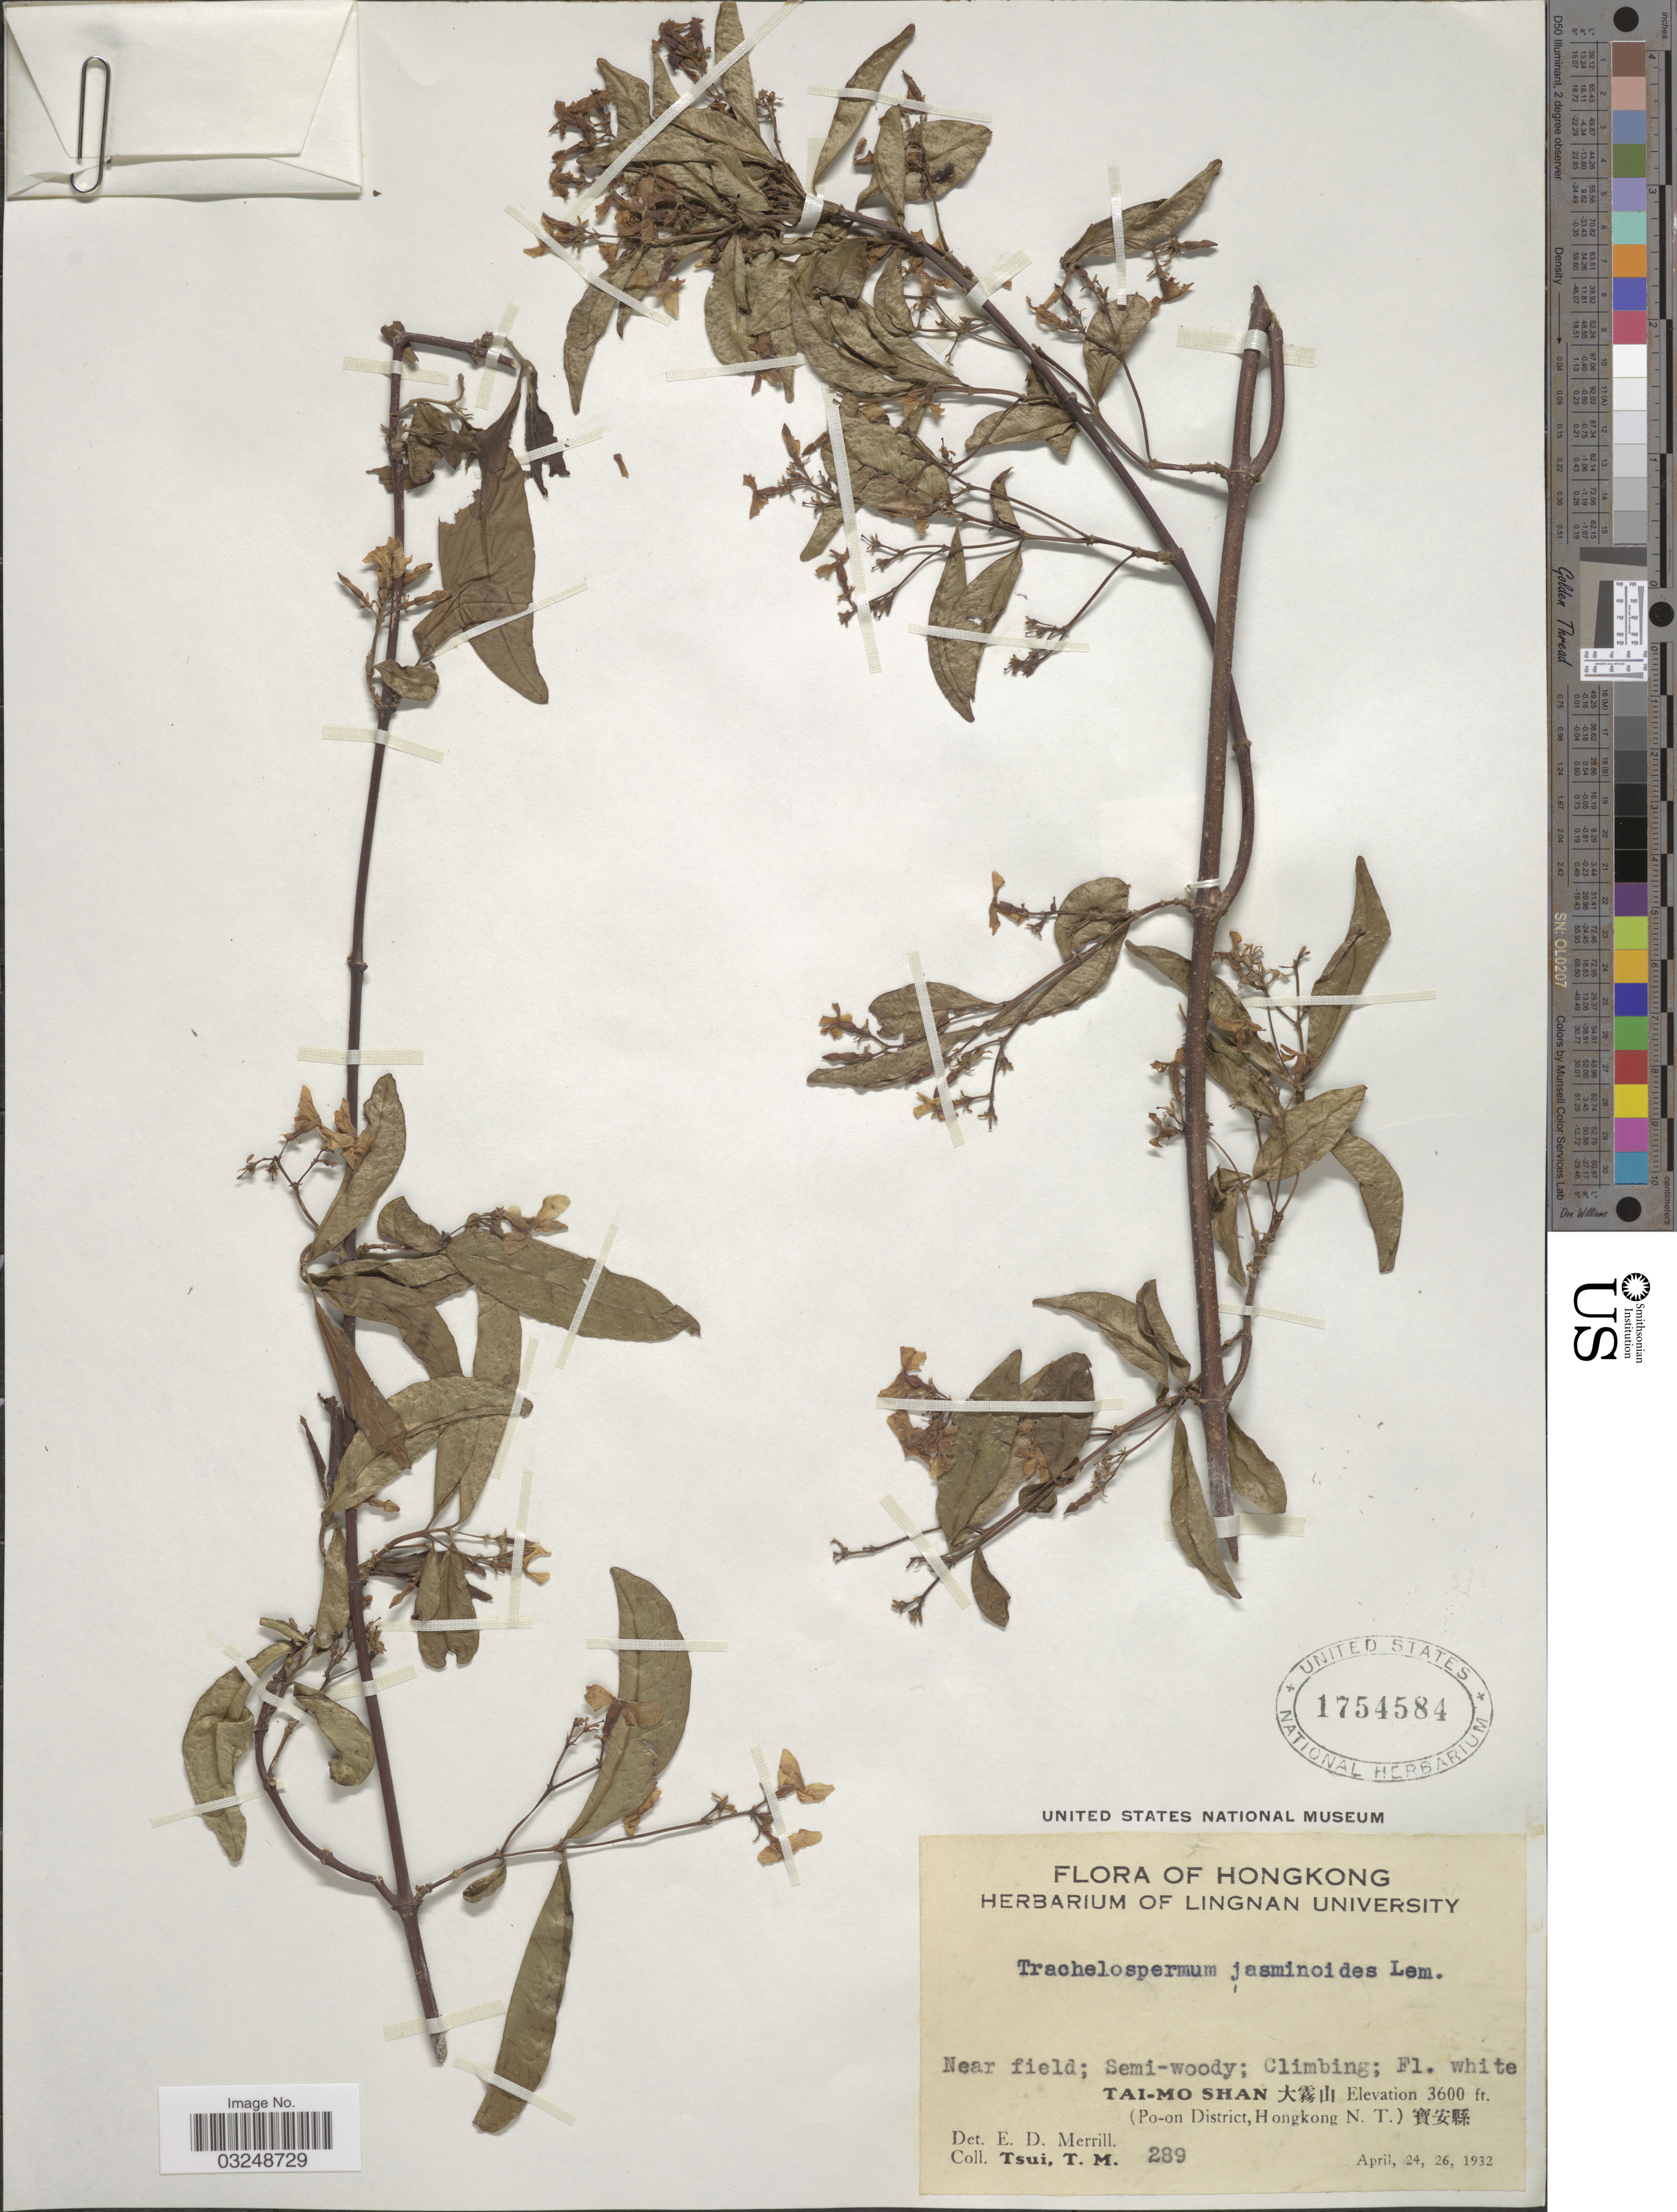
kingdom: Plantae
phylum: Tracheophyta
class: Magnoliopsida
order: Gentianales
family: Apocynaceae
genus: Trachelospermum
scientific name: Trachelospermum jasminoides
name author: (Lindl.) Lem.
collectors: T. Tsui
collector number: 289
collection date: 1932-04-24/1932-04-26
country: China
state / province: Hong Kong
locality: Near field, Tai-Mo Shan X, (Po-on District, Hong Kong N.T.) X.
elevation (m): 1097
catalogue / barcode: US 1754584